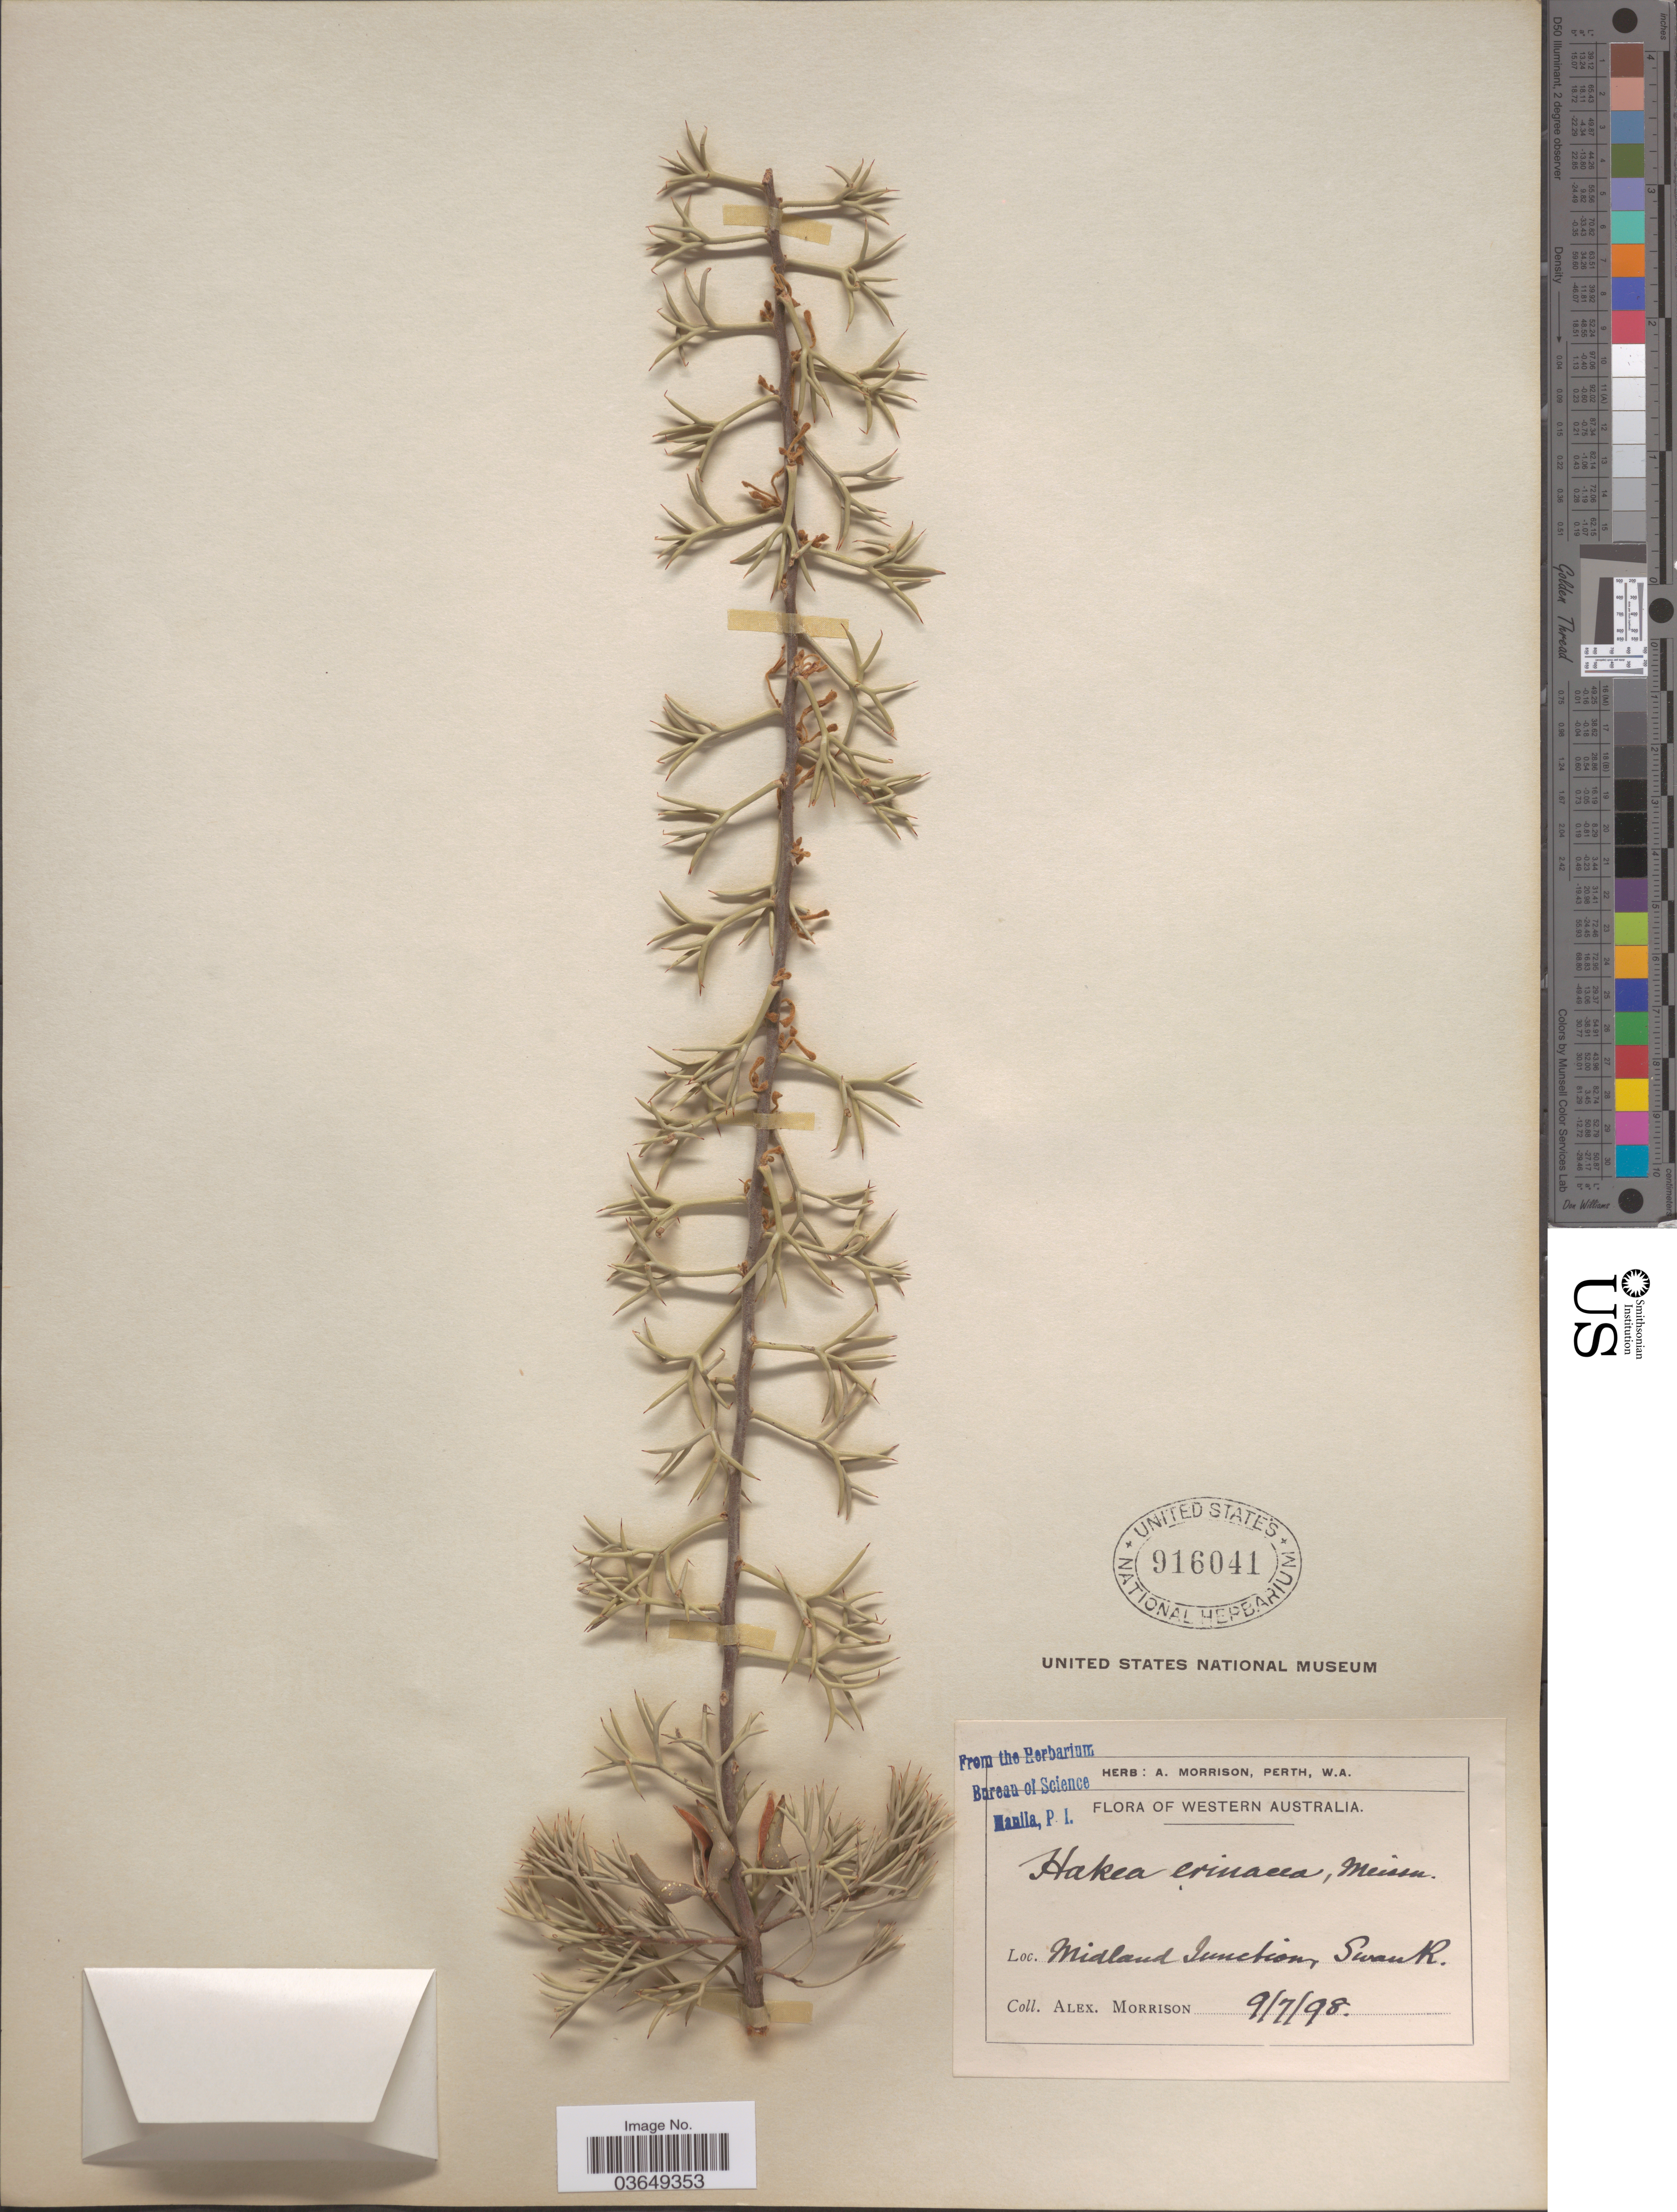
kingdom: Plantae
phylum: Tracheophyta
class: Magnoliopsida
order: Proteales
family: Proteaceae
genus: Hakea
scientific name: Hakea erinacea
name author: Meisn.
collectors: A. Morrison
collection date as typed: Transcribed d/m/y: 9/7/98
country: Australia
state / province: Western Australia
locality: Midland Junction, Swan R.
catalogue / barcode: US 916041